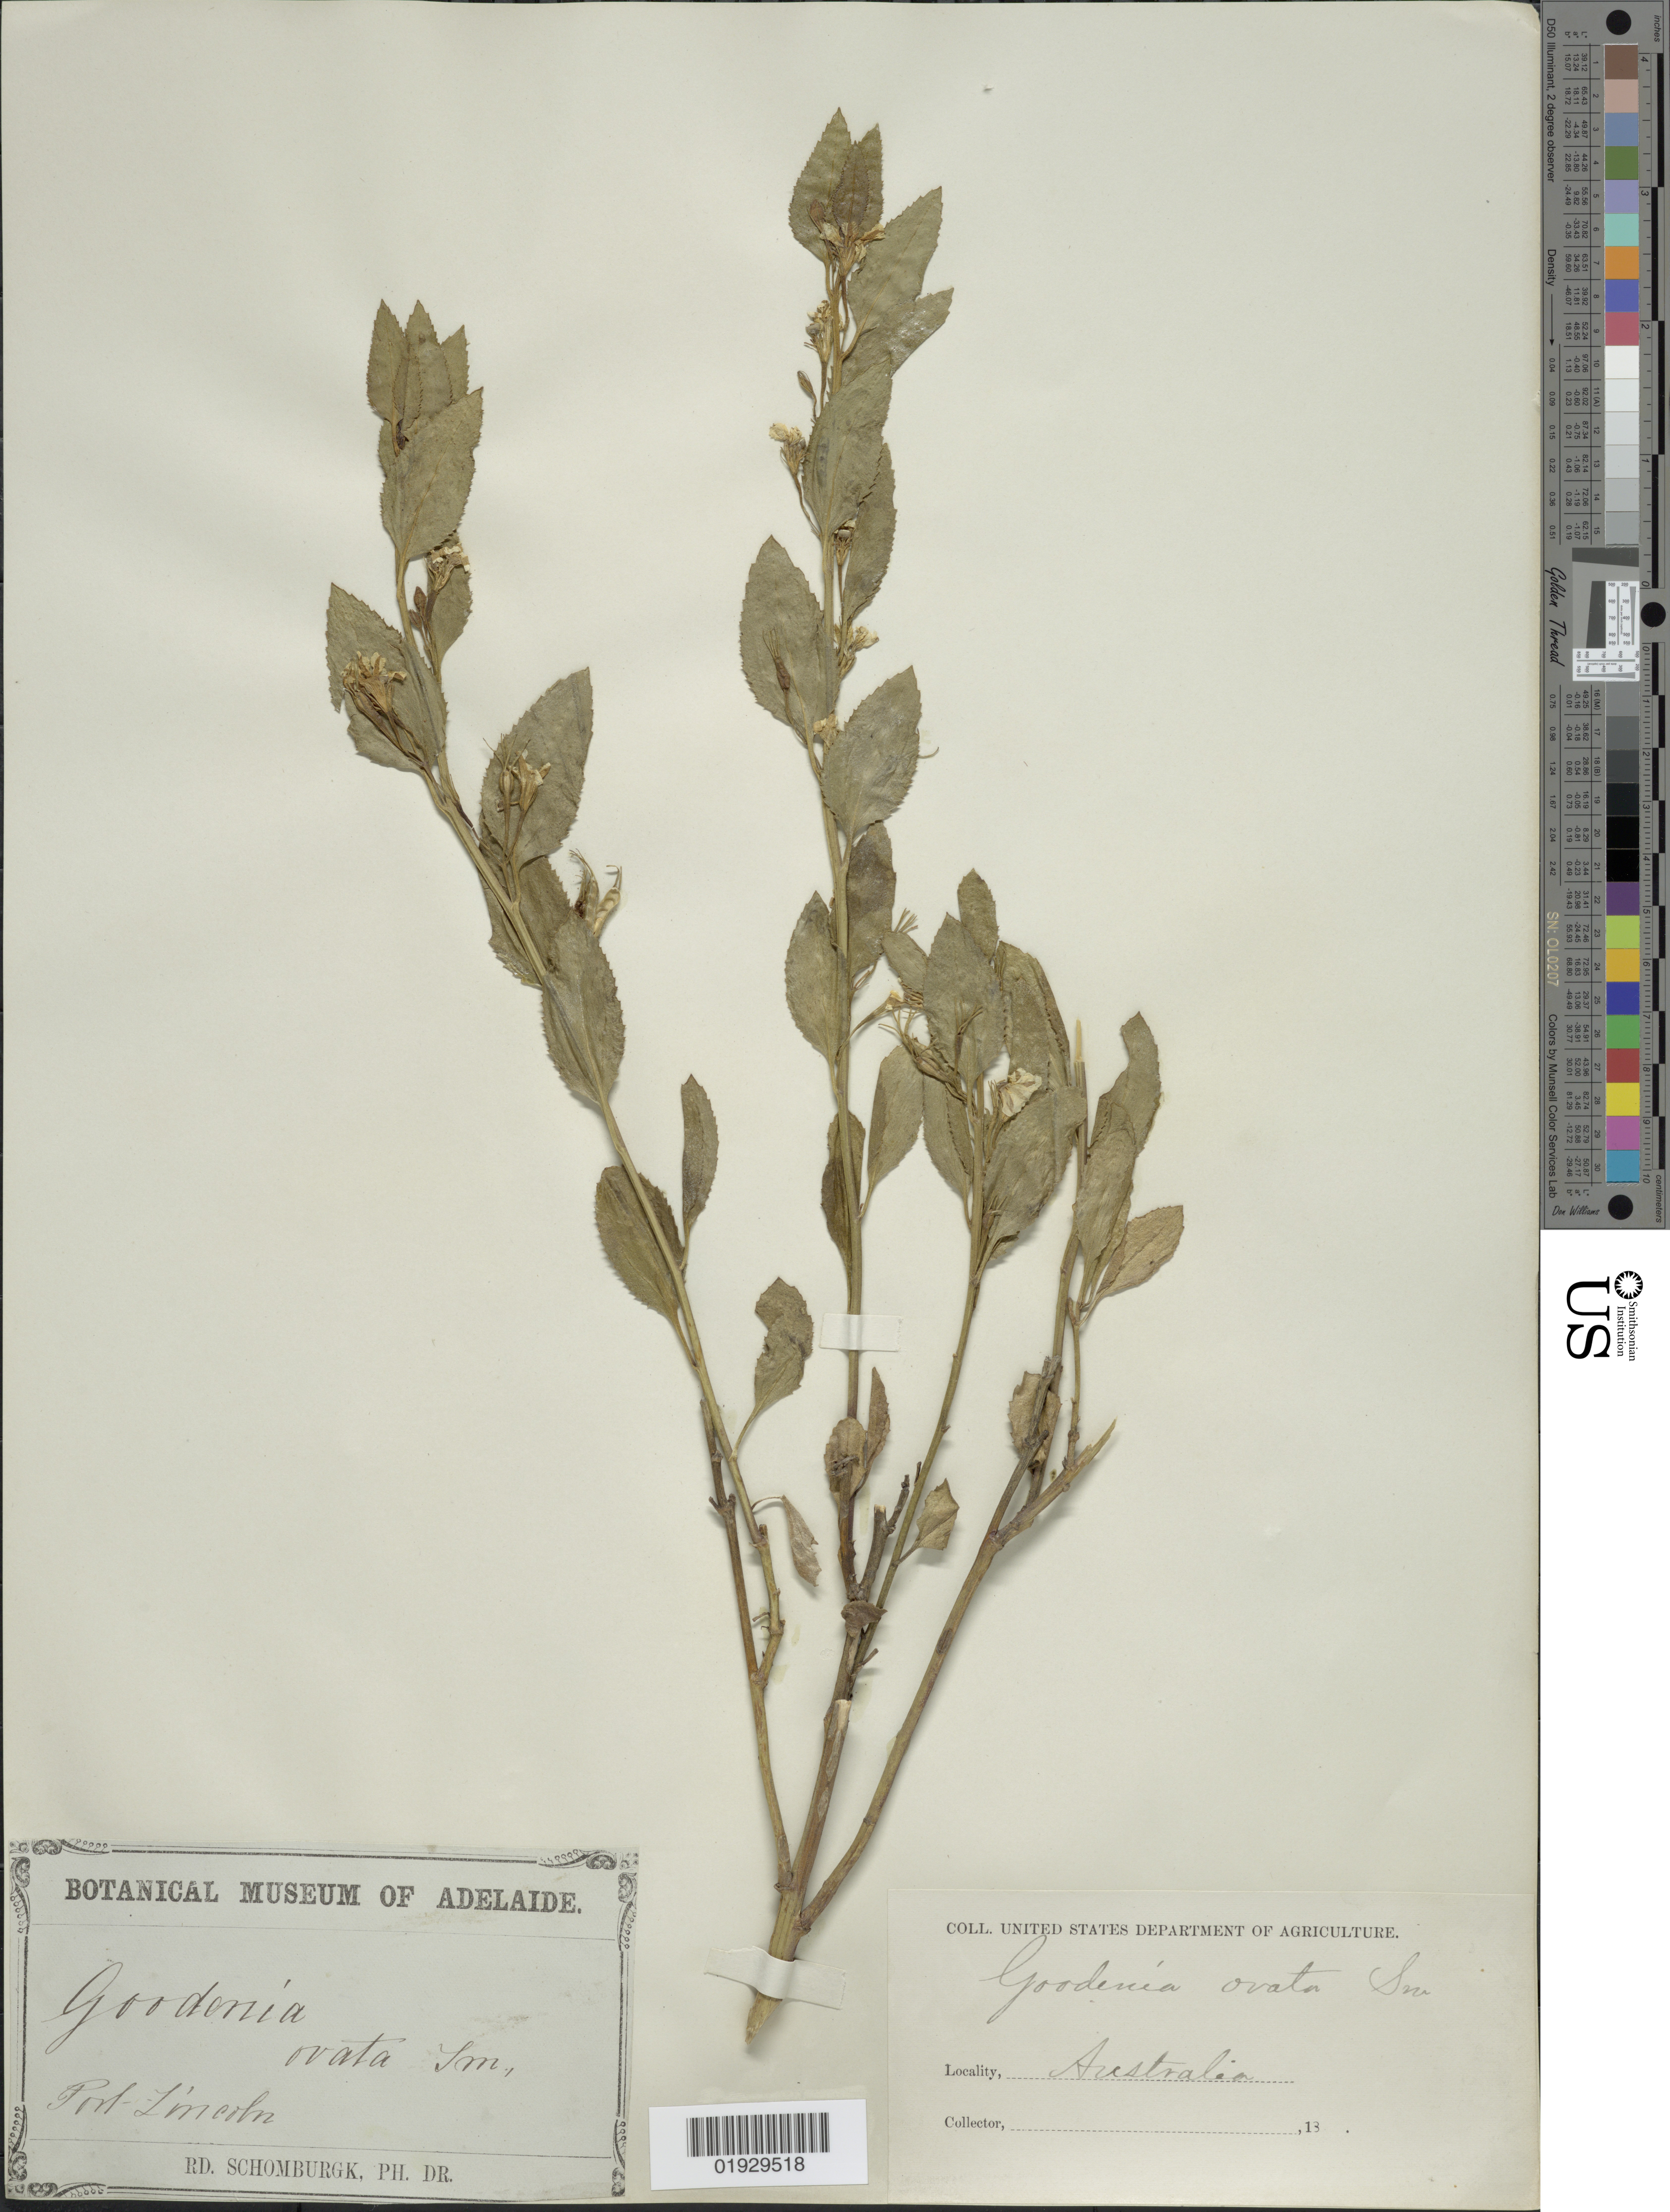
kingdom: Plantae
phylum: Tracheophyta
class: Magnoliopsida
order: Asterales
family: Goodeniaceae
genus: Goodenia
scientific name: Goodenia ovata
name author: Sm.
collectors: M. R. Schomburgk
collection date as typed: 18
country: Australia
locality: Port Lincoln.